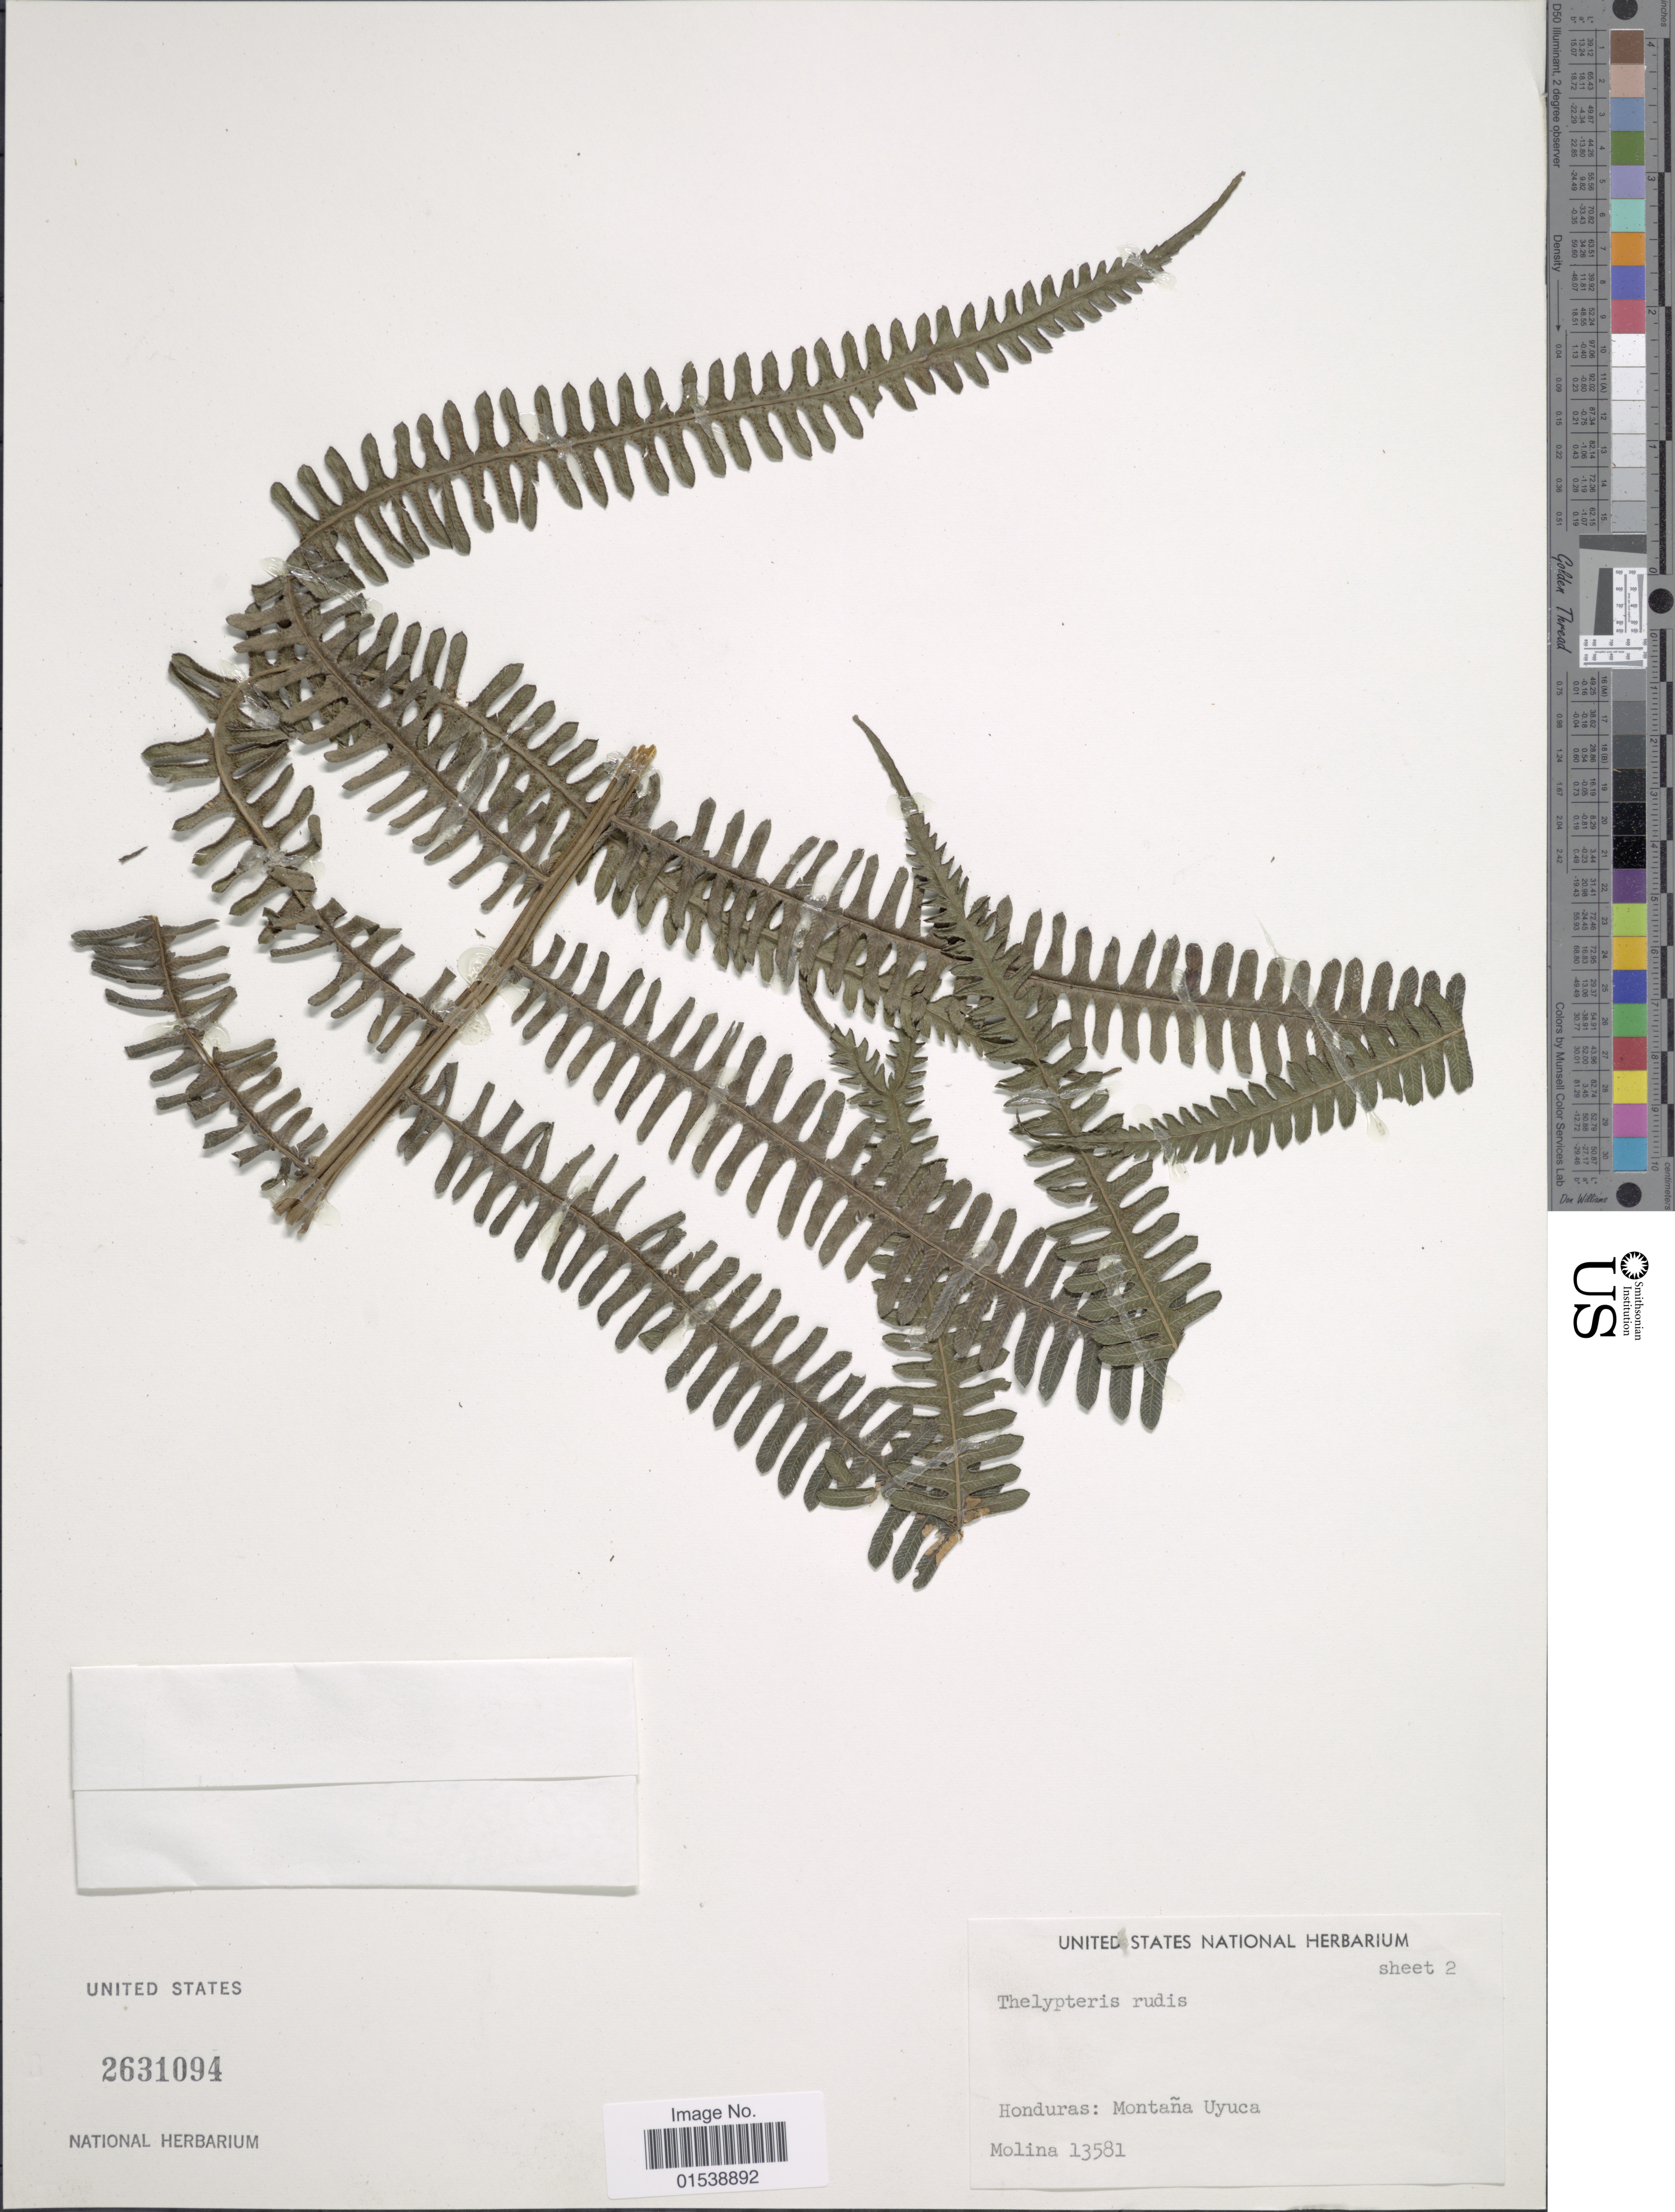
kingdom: Plantae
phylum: Tracheophyta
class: Polypodiopsida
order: Polypodiales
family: Thelypteridaceae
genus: Amauropelta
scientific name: Amauropelta rudis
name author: (Kunze) Pic. Serm.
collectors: -- Molina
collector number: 13581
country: Honduras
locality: Honduras: Montana Uyuca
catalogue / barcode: US 2631094